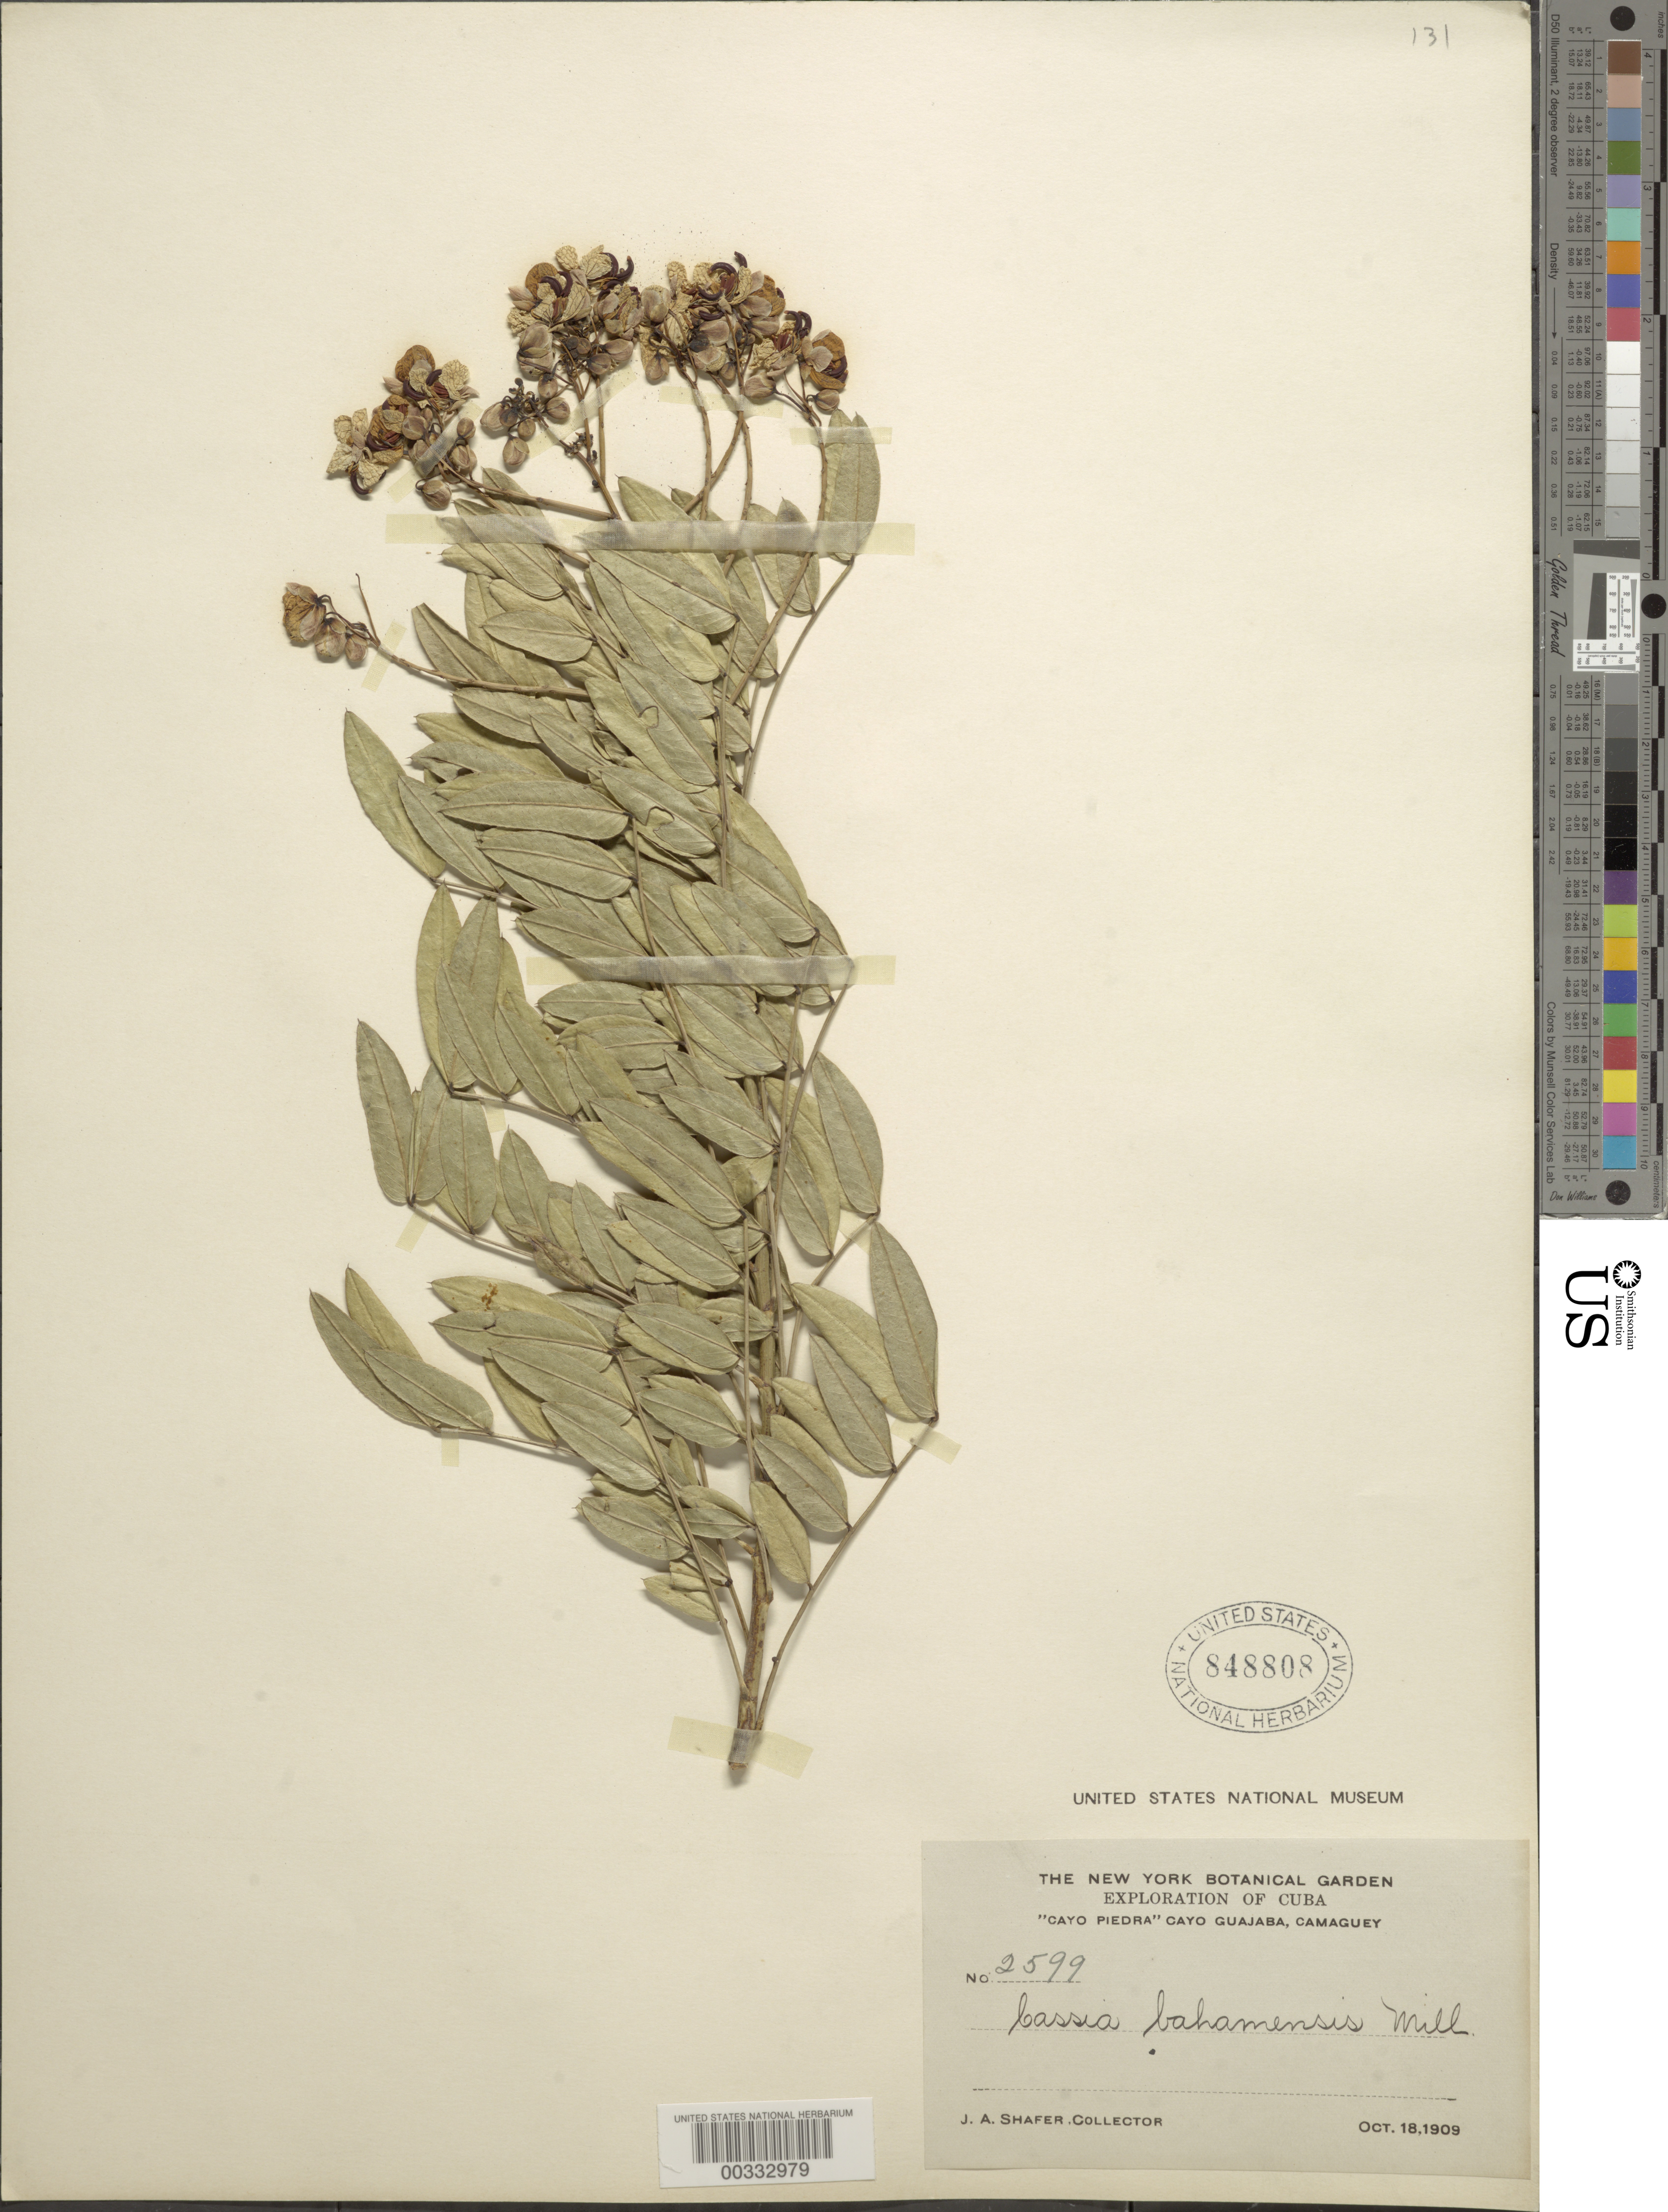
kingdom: Plantae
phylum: Tracheophyta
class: Magnoliopsida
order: Fabales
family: Fabaceae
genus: Senna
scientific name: Senna ligustrina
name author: (L.) H.S. Irwin & Barneby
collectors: J. A. Shafer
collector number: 2599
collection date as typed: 18 Oct 1909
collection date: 1909-10-18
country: Cuba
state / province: Camagüey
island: Greater Antilles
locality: "Cayo Piedra", Cayo Guajaba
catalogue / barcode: US 848808